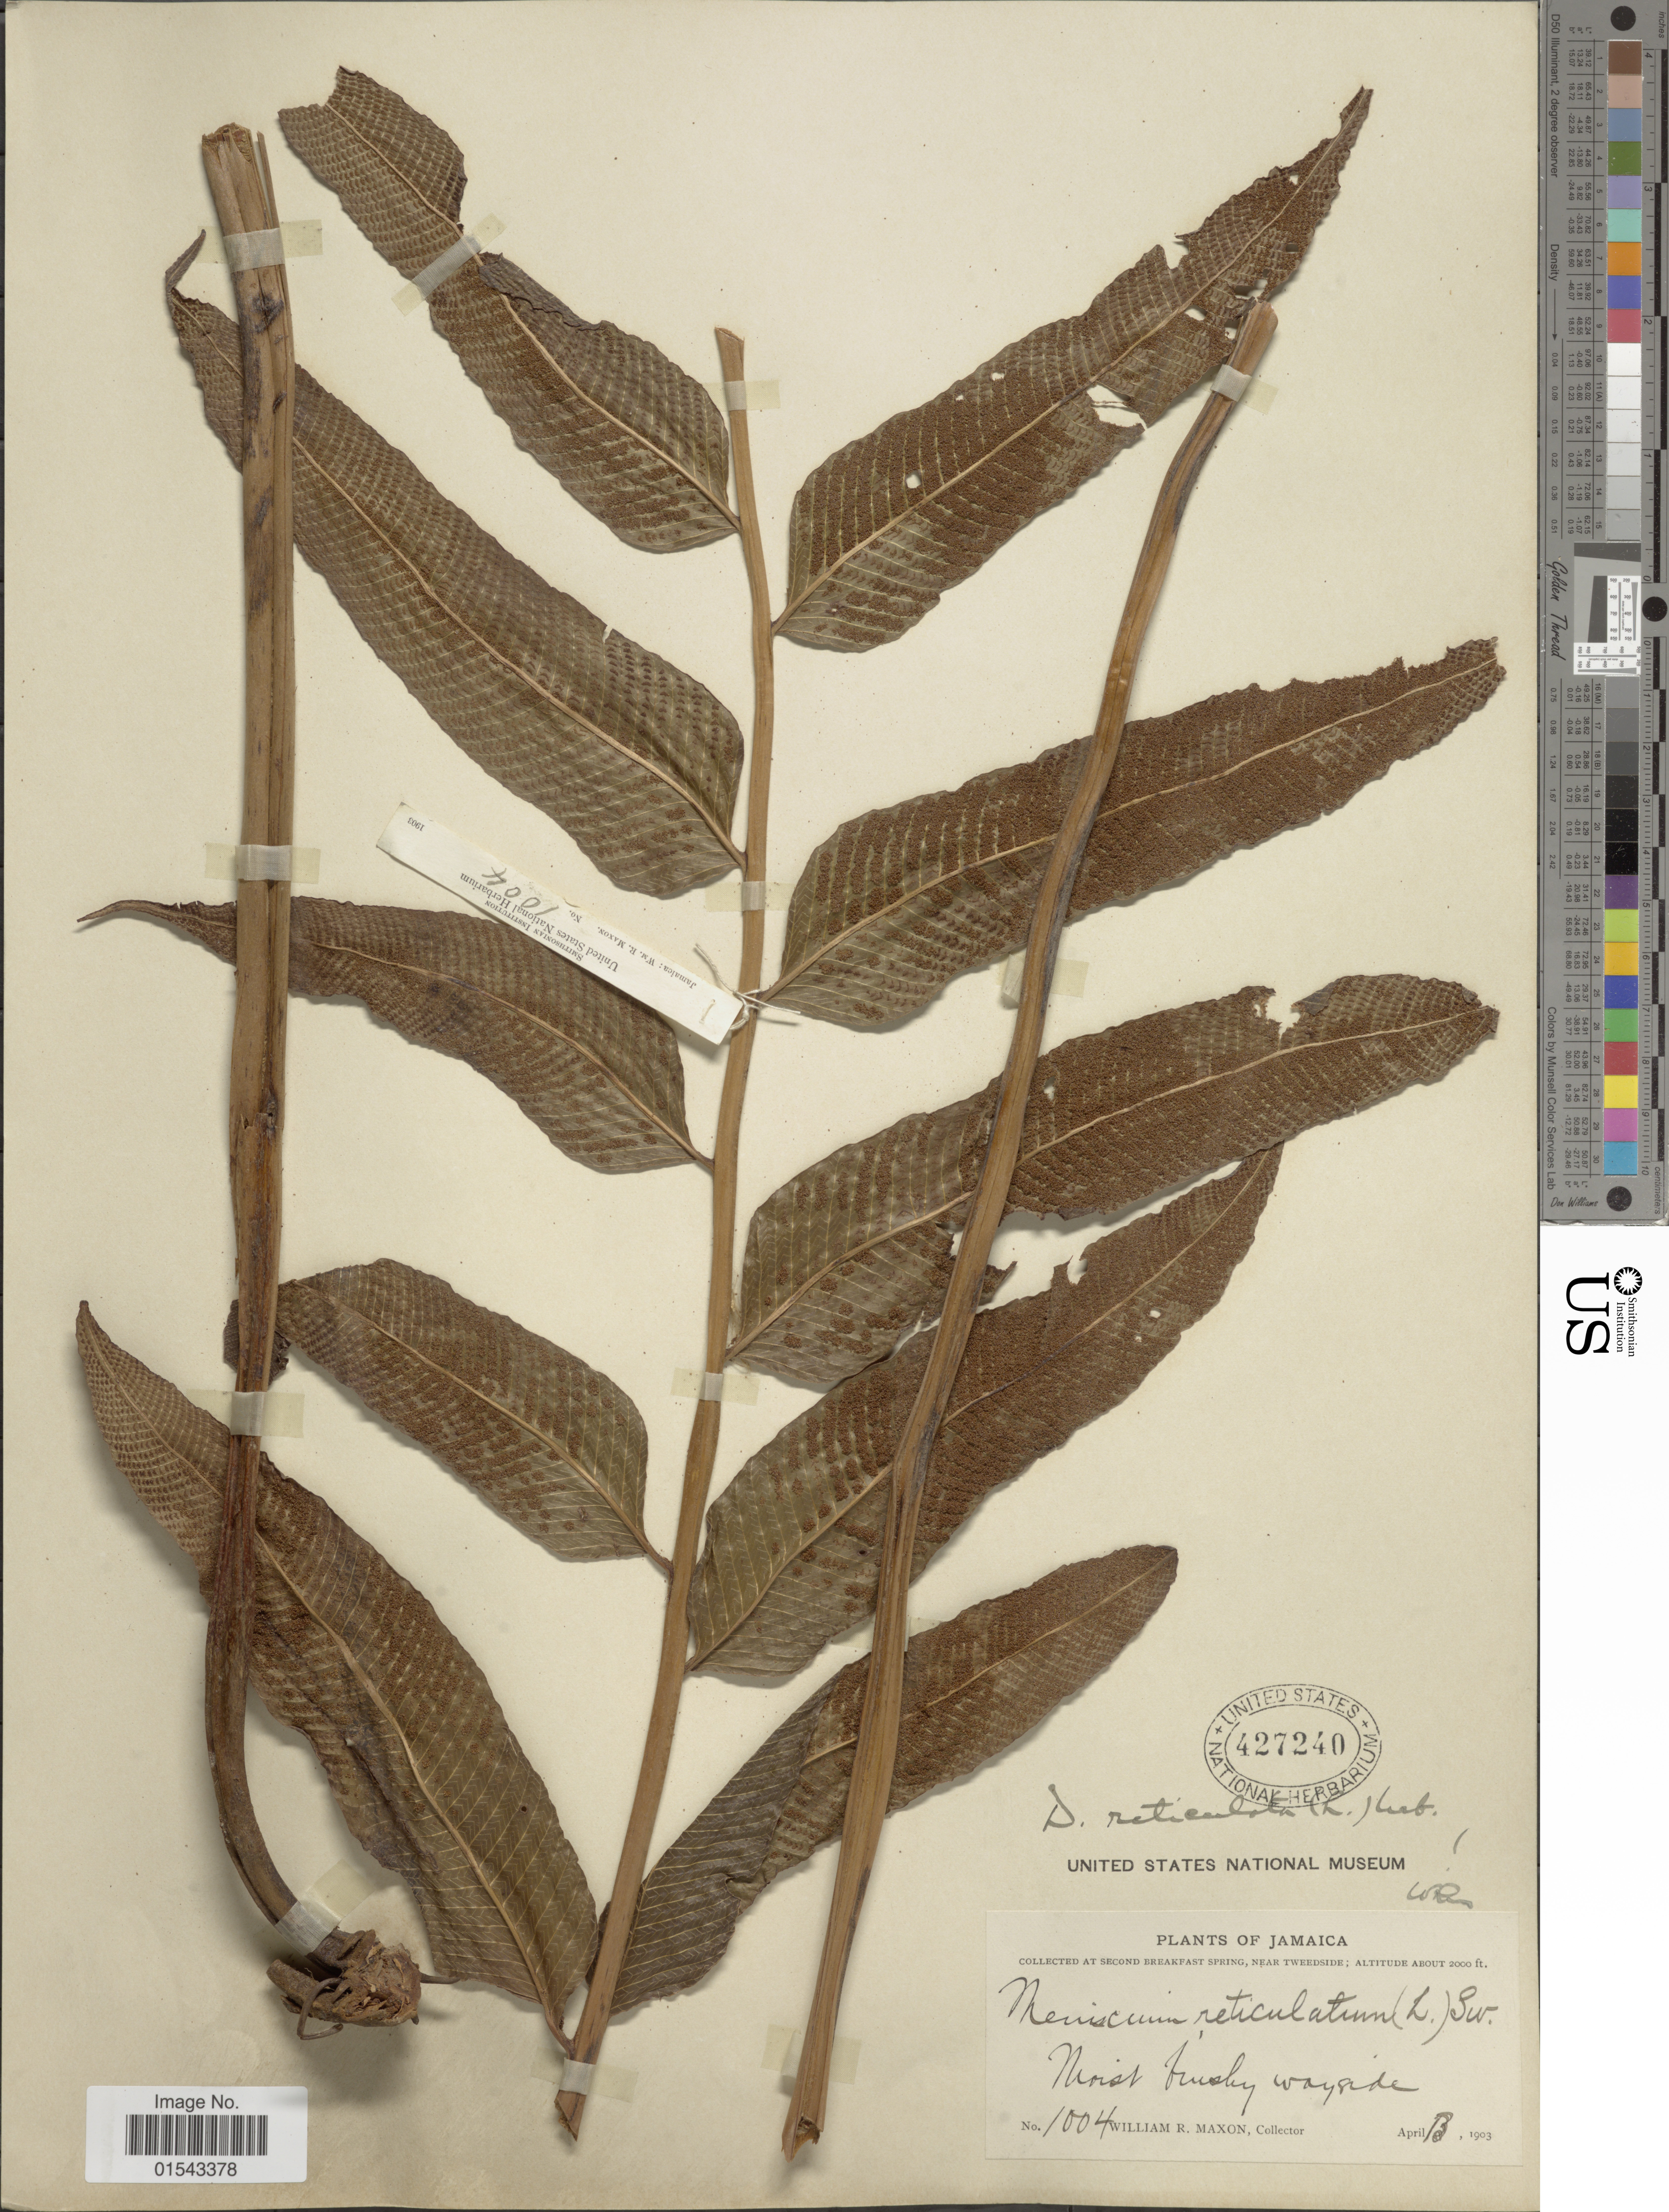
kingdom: Plantae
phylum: Tracheophyta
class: Polypodiopsida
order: Polypodiales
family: Thelypteridaceae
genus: Meniscium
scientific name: Meniscium reticulatum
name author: (L.) Sw.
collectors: W. R. Maxon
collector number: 1004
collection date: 1903-04-13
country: Jamaica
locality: Second Breakfast Spring, Near Tweedside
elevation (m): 610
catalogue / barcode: US 427240